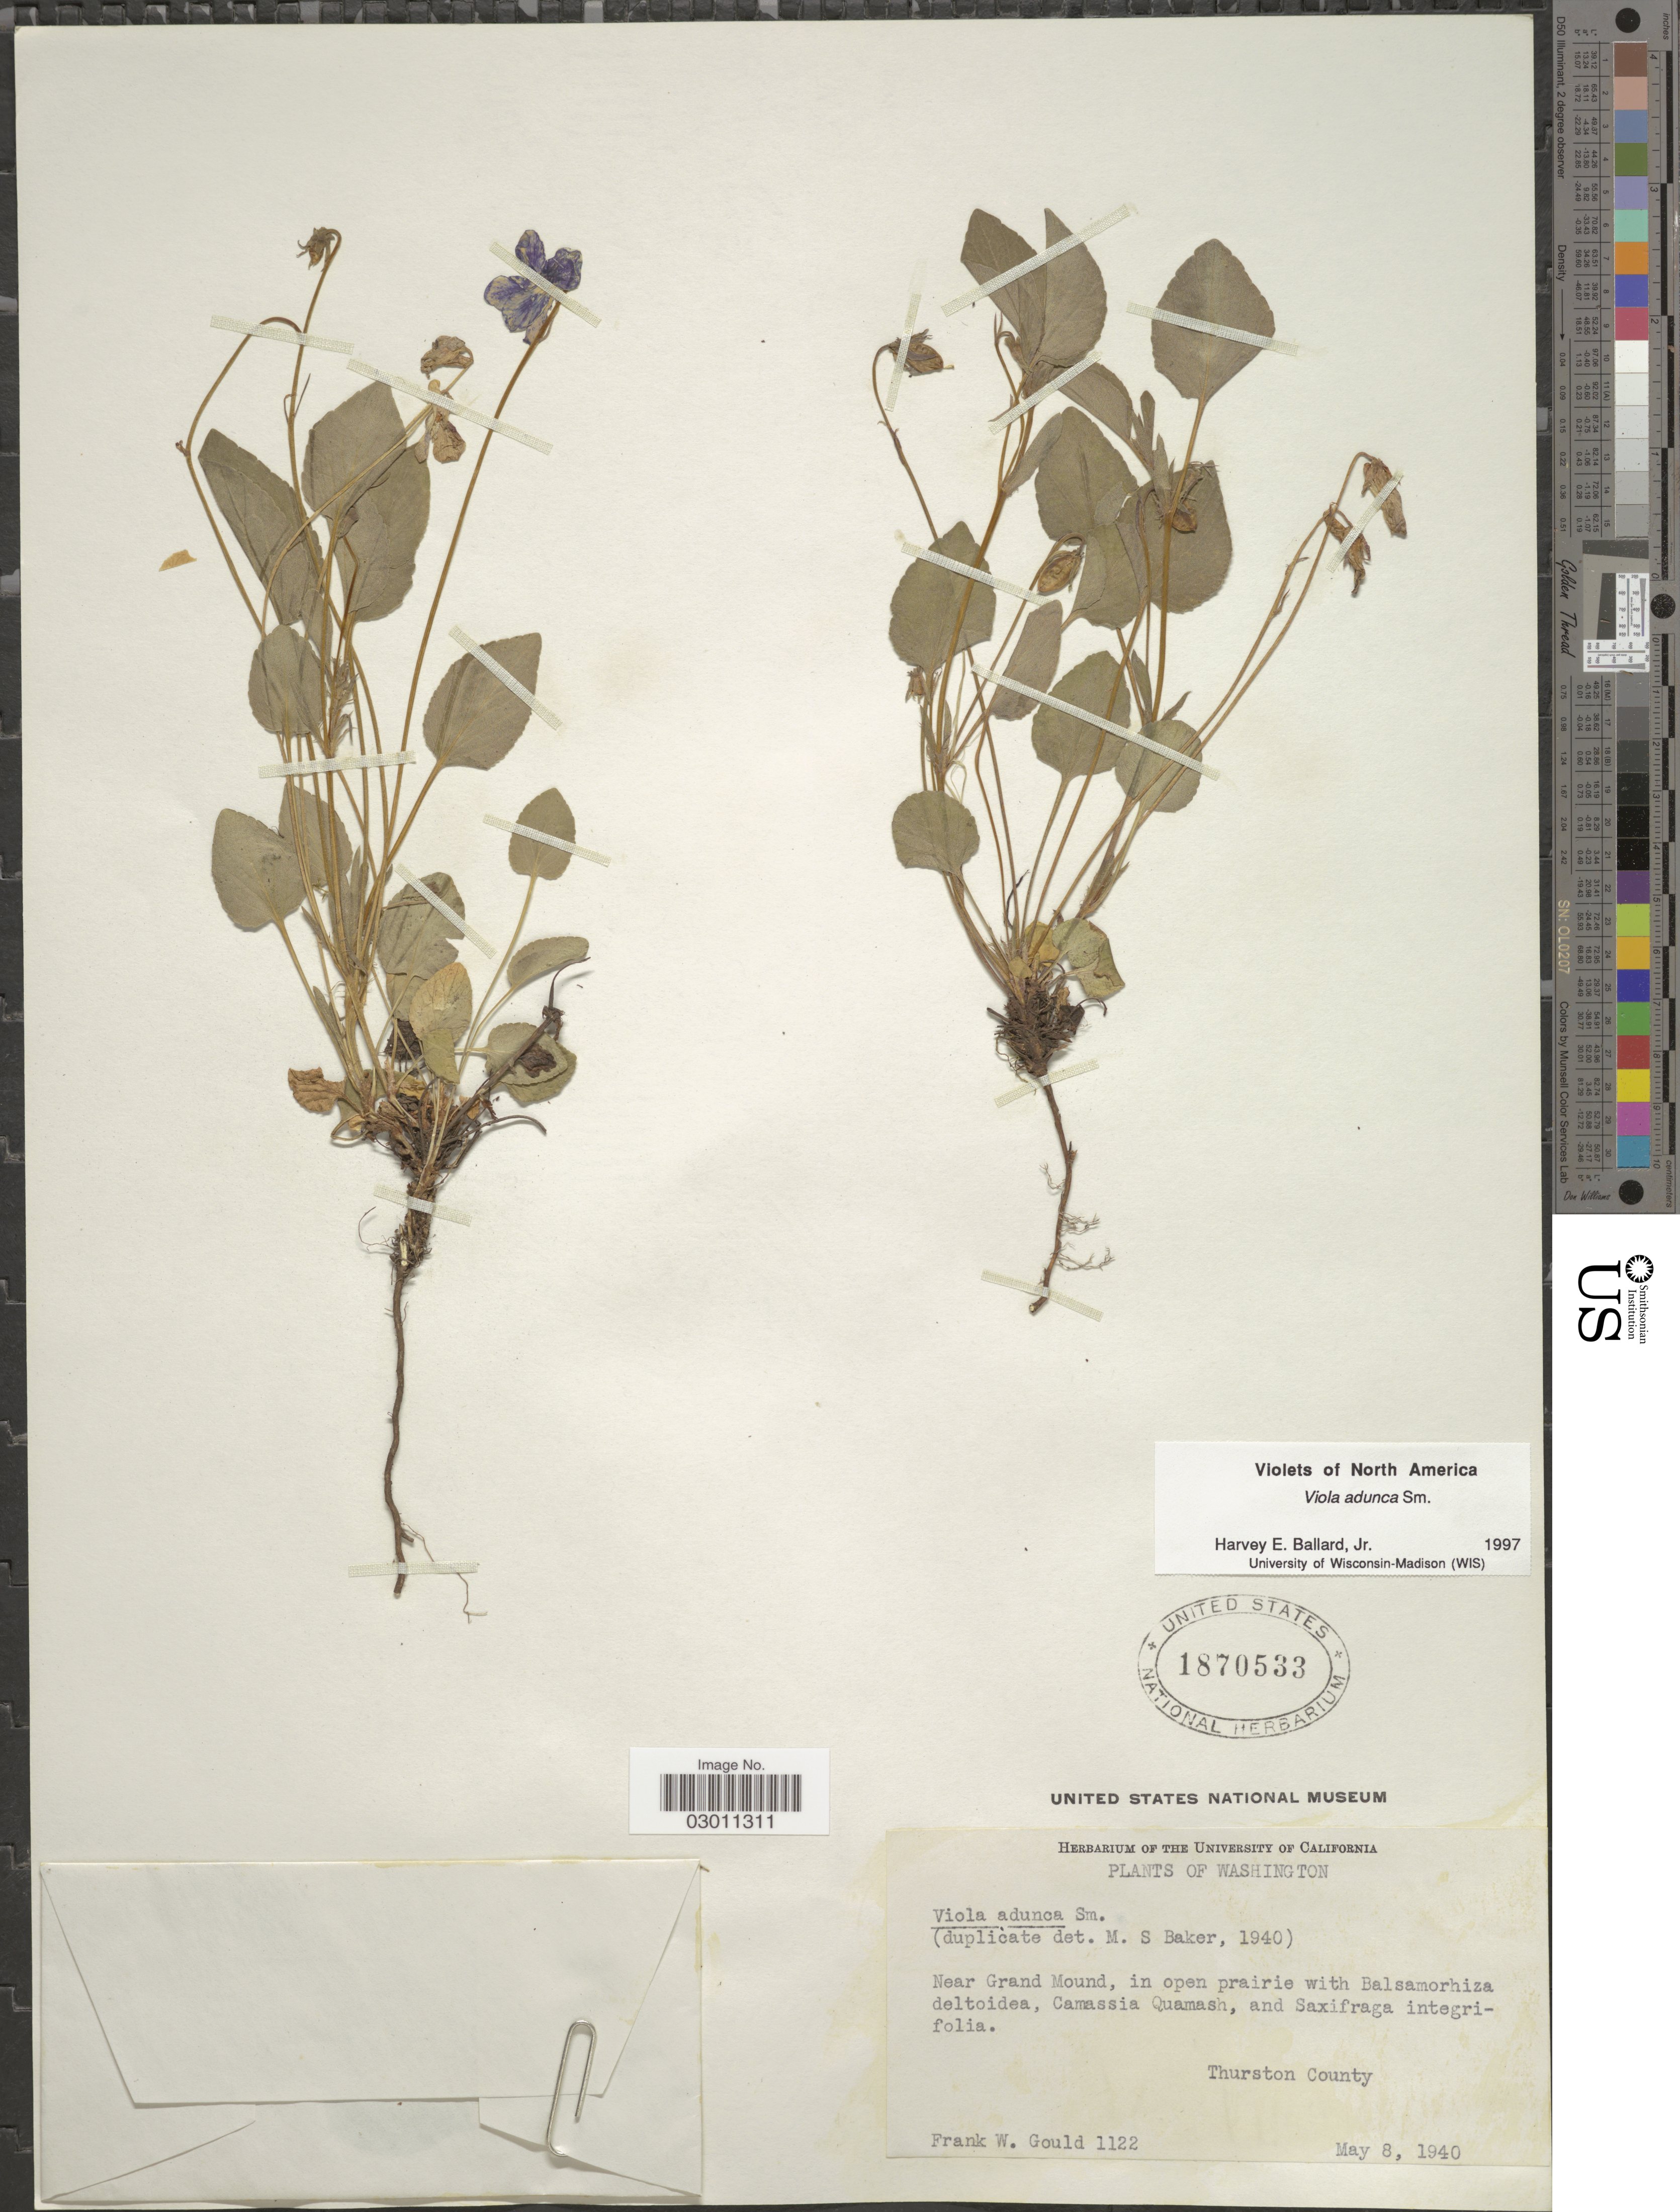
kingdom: Plantae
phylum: Tracheophyta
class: Magnoliopsida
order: Malpighiales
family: Violaceae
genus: Viola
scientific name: Viola adunca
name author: Sm.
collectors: F. W. Gould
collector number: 1122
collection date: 1940-05-08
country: United States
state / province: Washington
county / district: Thurston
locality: Near Grand Mound. Thurston County.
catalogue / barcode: US 1870533